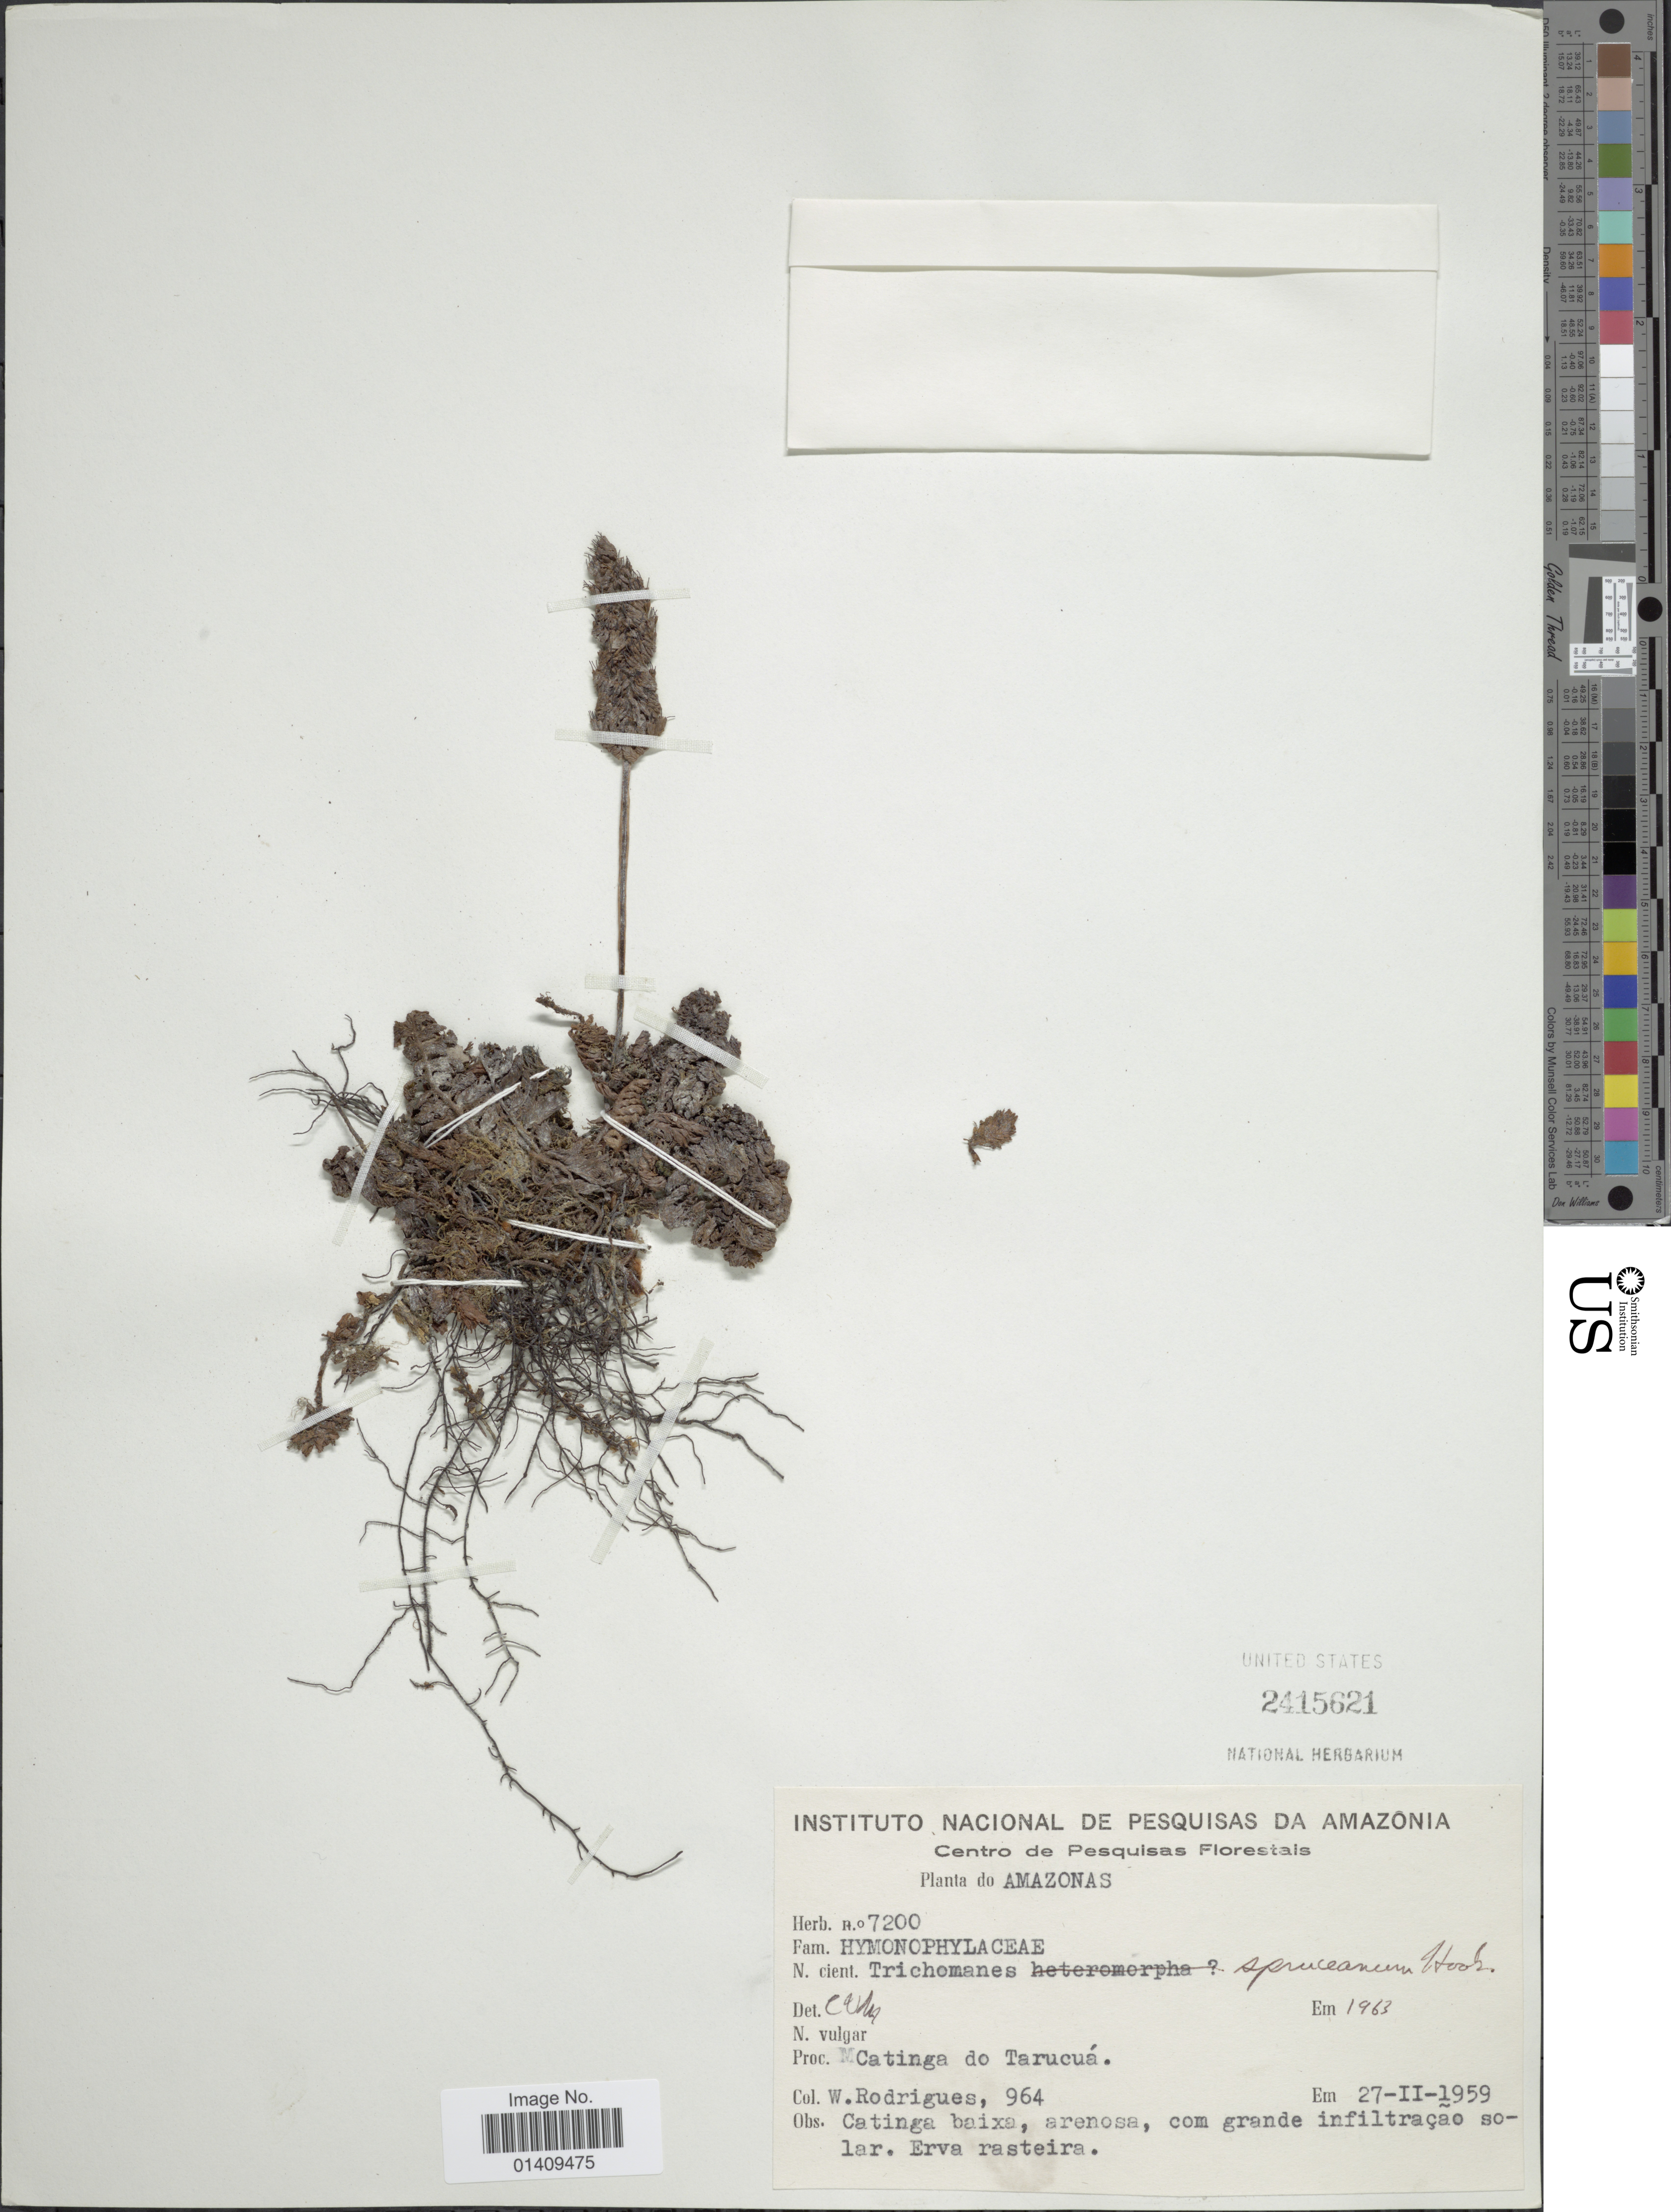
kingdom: Plantae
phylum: Tracheophyta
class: Polypodiopsida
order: Hymenophyllales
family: Hymenophyllaceae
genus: Trichomanes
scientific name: Trichomanes spruceanum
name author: Hook.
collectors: W. A. Rodrigues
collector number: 964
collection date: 1959-11-27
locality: Amazonas Catinga do Taruca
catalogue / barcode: US 2415621